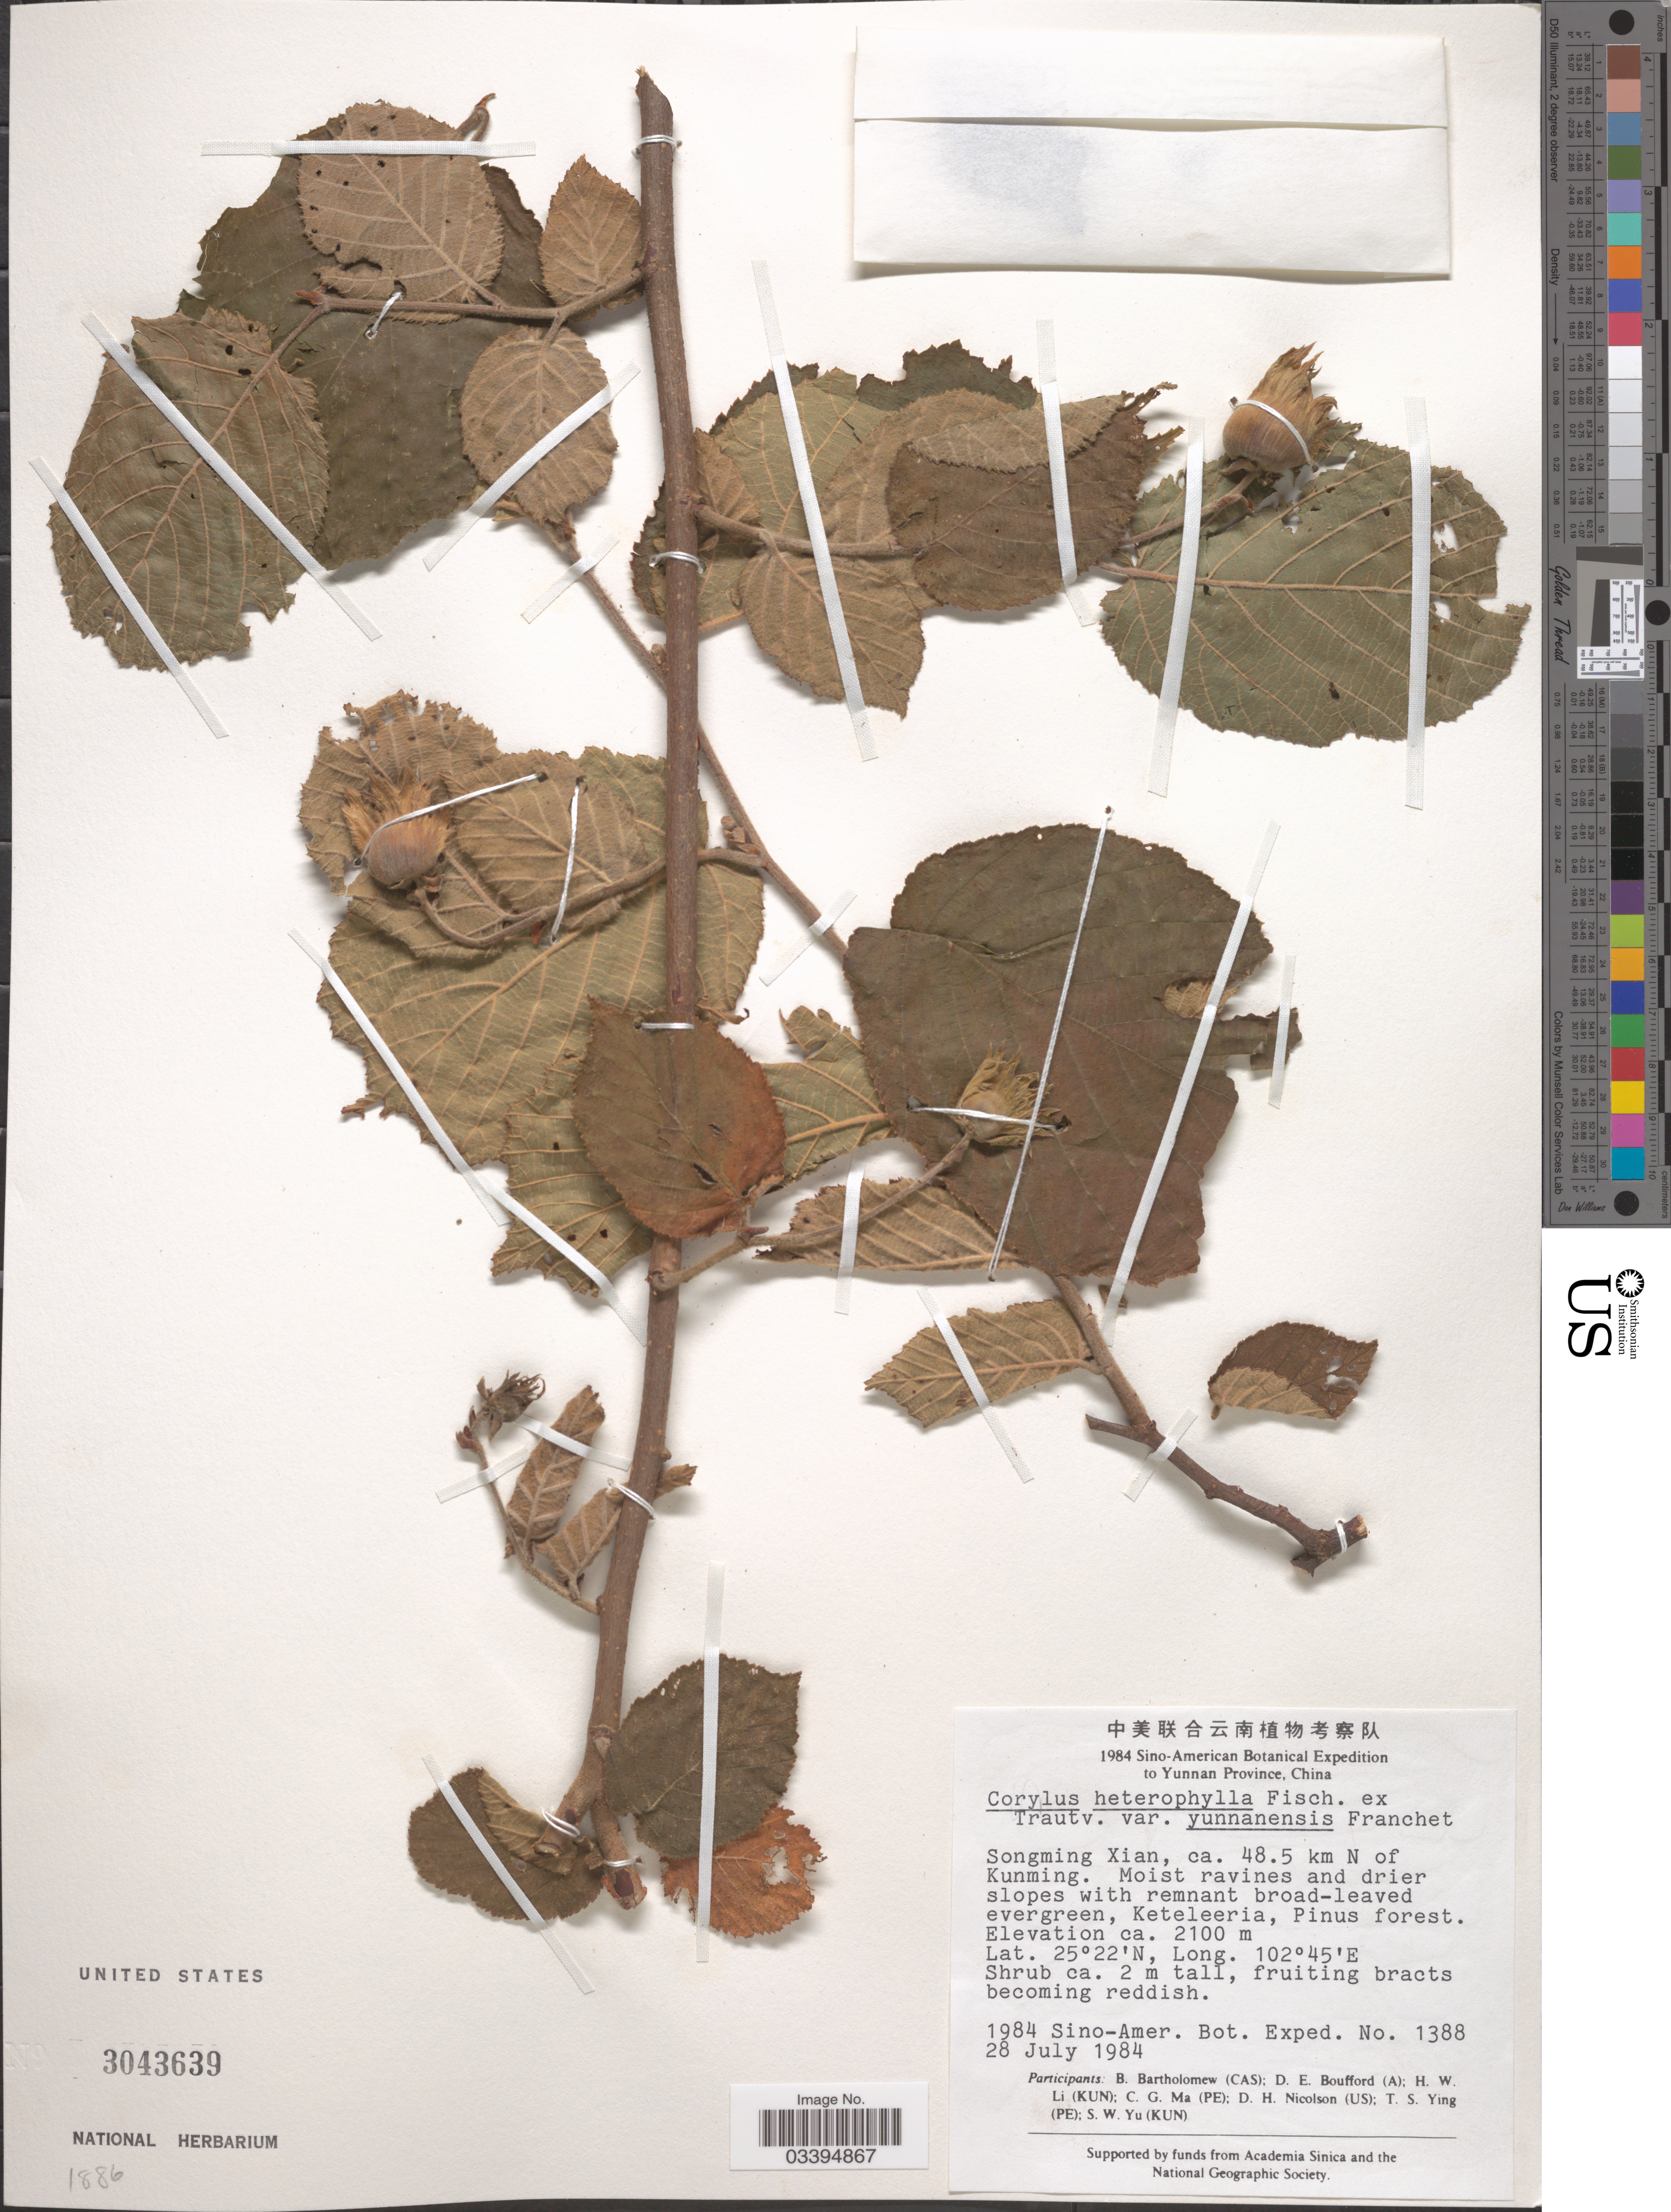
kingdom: Plantae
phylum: Tracheophyta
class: Magnoliopsida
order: Fagales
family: Betulaceae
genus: Corylus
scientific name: Corylus heterophylla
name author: Fisch. ex Trautv.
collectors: Sino-Amer. Bot. Exped. 1984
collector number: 1388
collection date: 1984-07-28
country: China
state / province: Yunnan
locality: Songming Xian, ca. 48.5 km N of Kunming.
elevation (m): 2100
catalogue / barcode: US 3043639